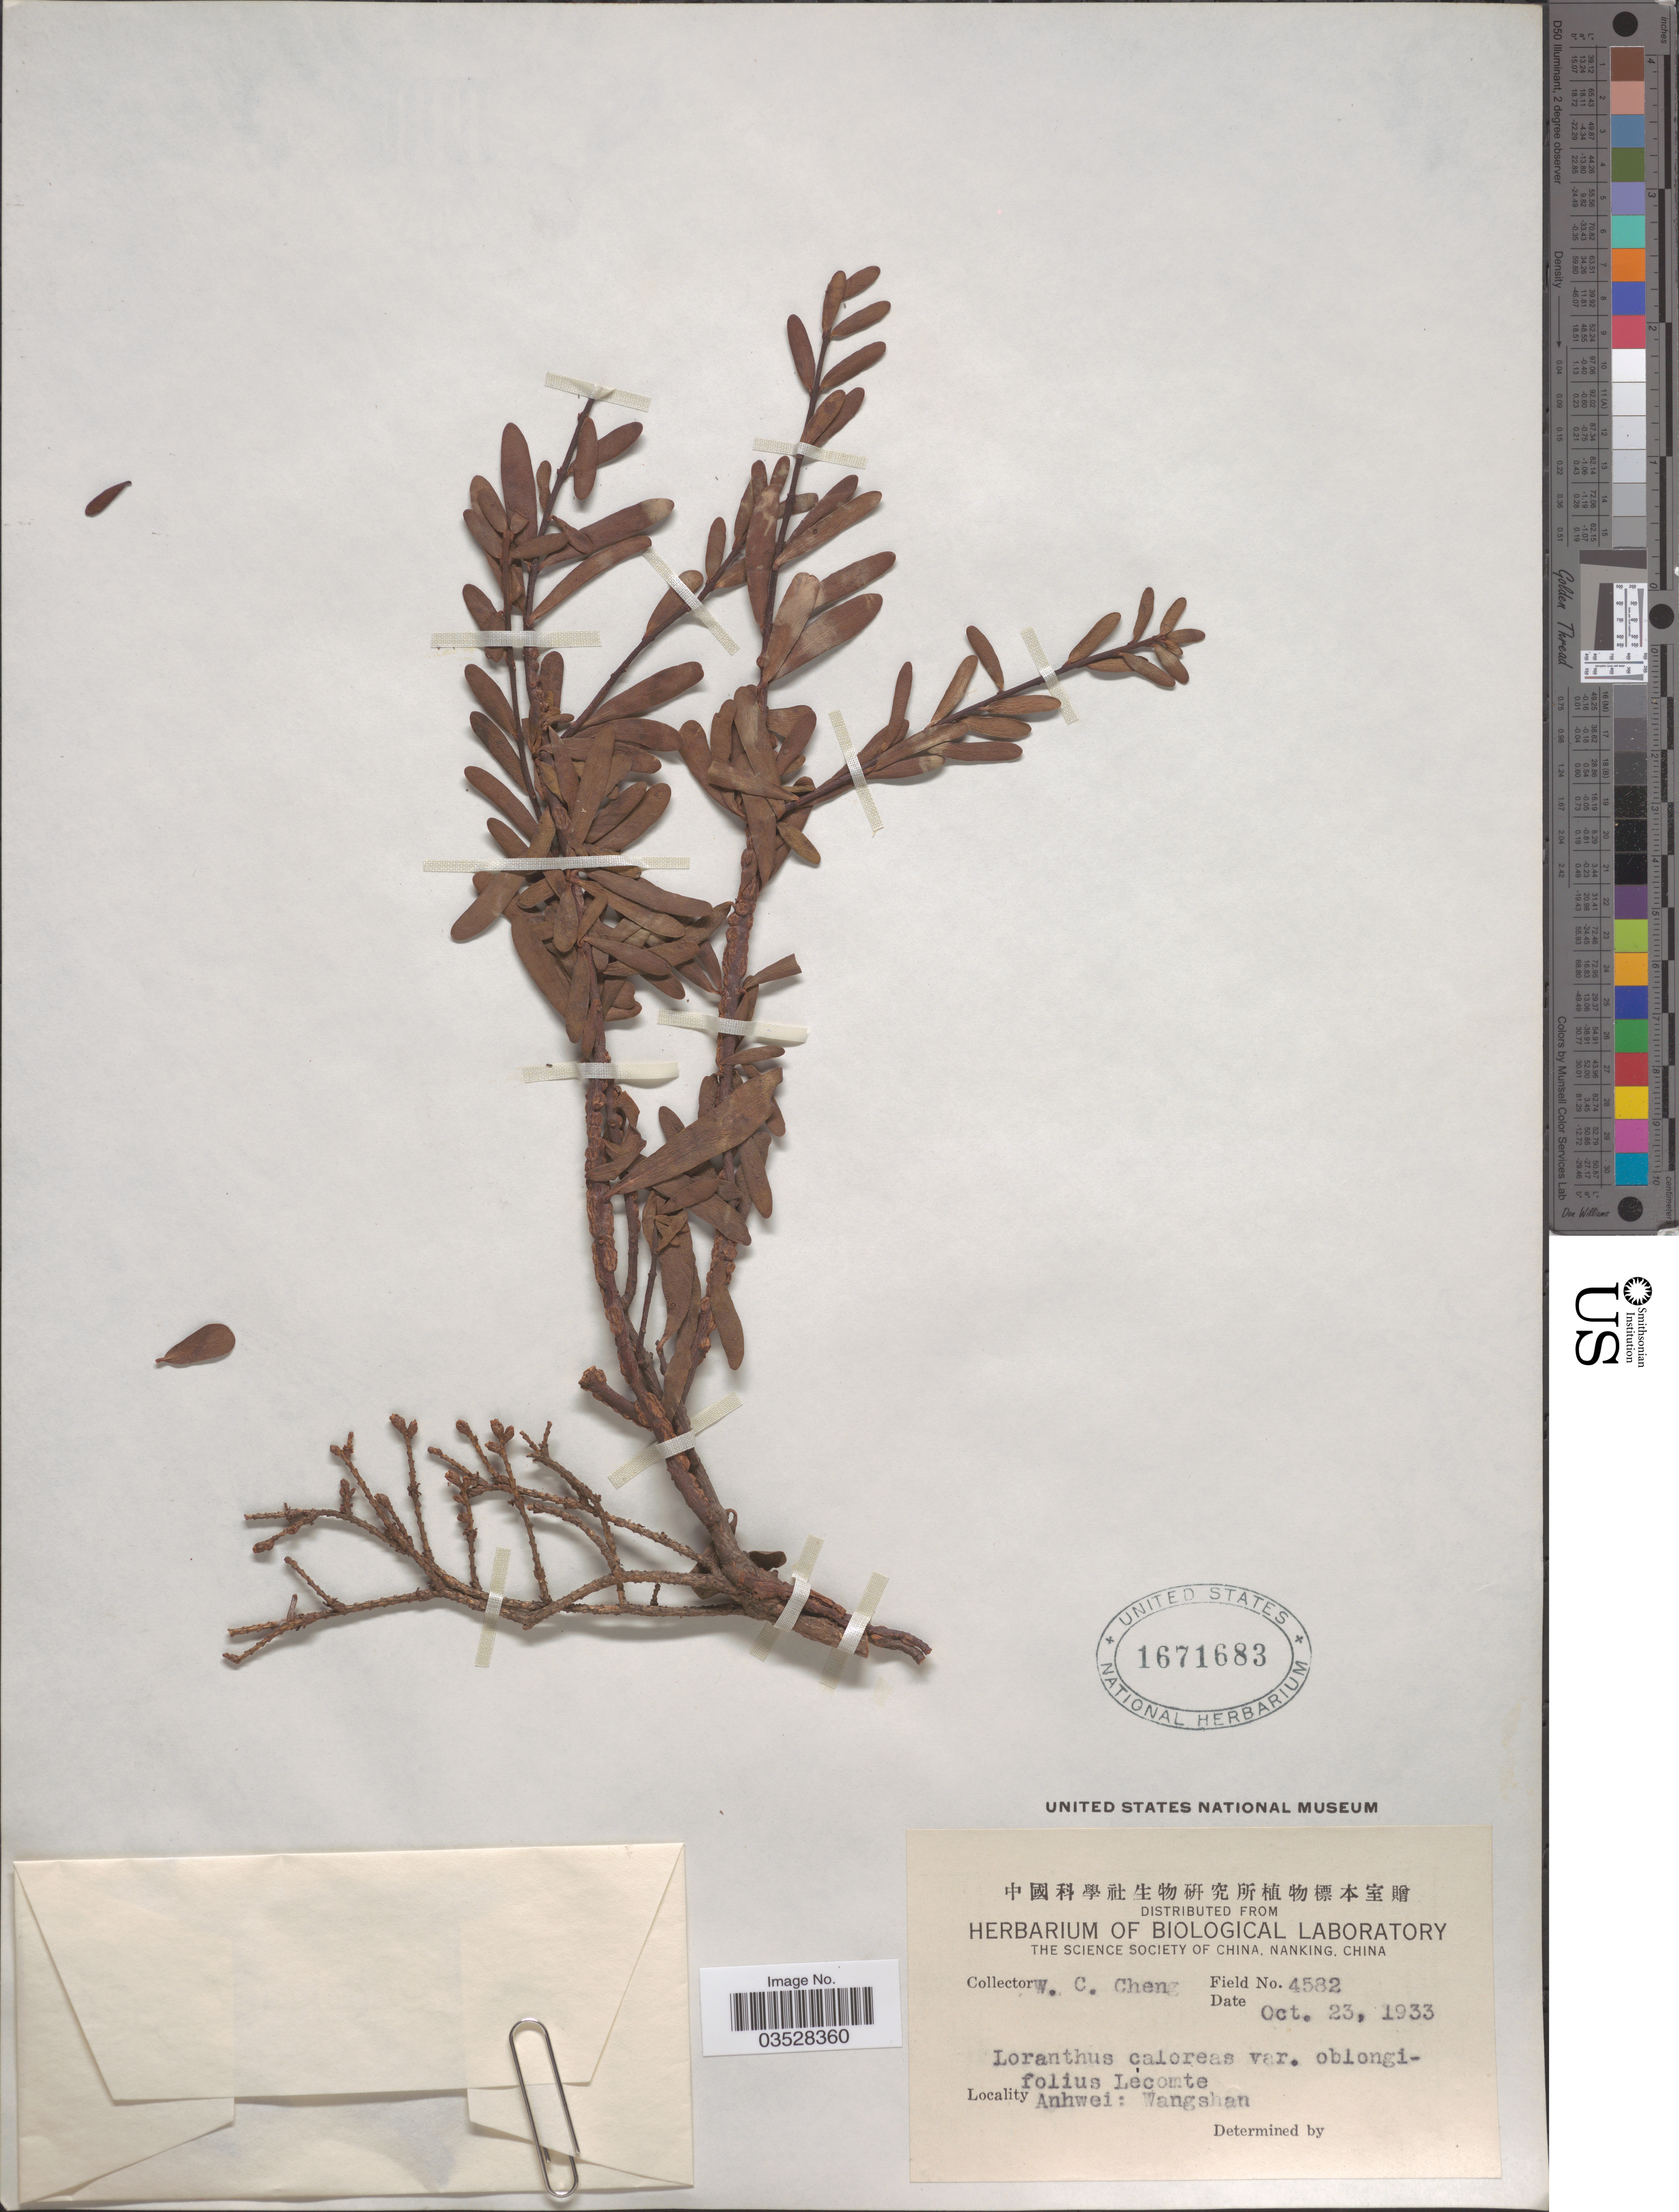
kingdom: Plantae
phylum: Tracheophyta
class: Magnoliopsida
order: Santalales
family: Loranthaceae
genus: Loranthus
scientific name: Loranthus caloreas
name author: Diels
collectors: W. C. Cheng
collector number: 4582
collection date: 1933-10-23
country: China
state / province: Anhui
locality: Lecomte [unsure placement] Anhwei: Wangshan.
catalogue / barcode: US 1671683